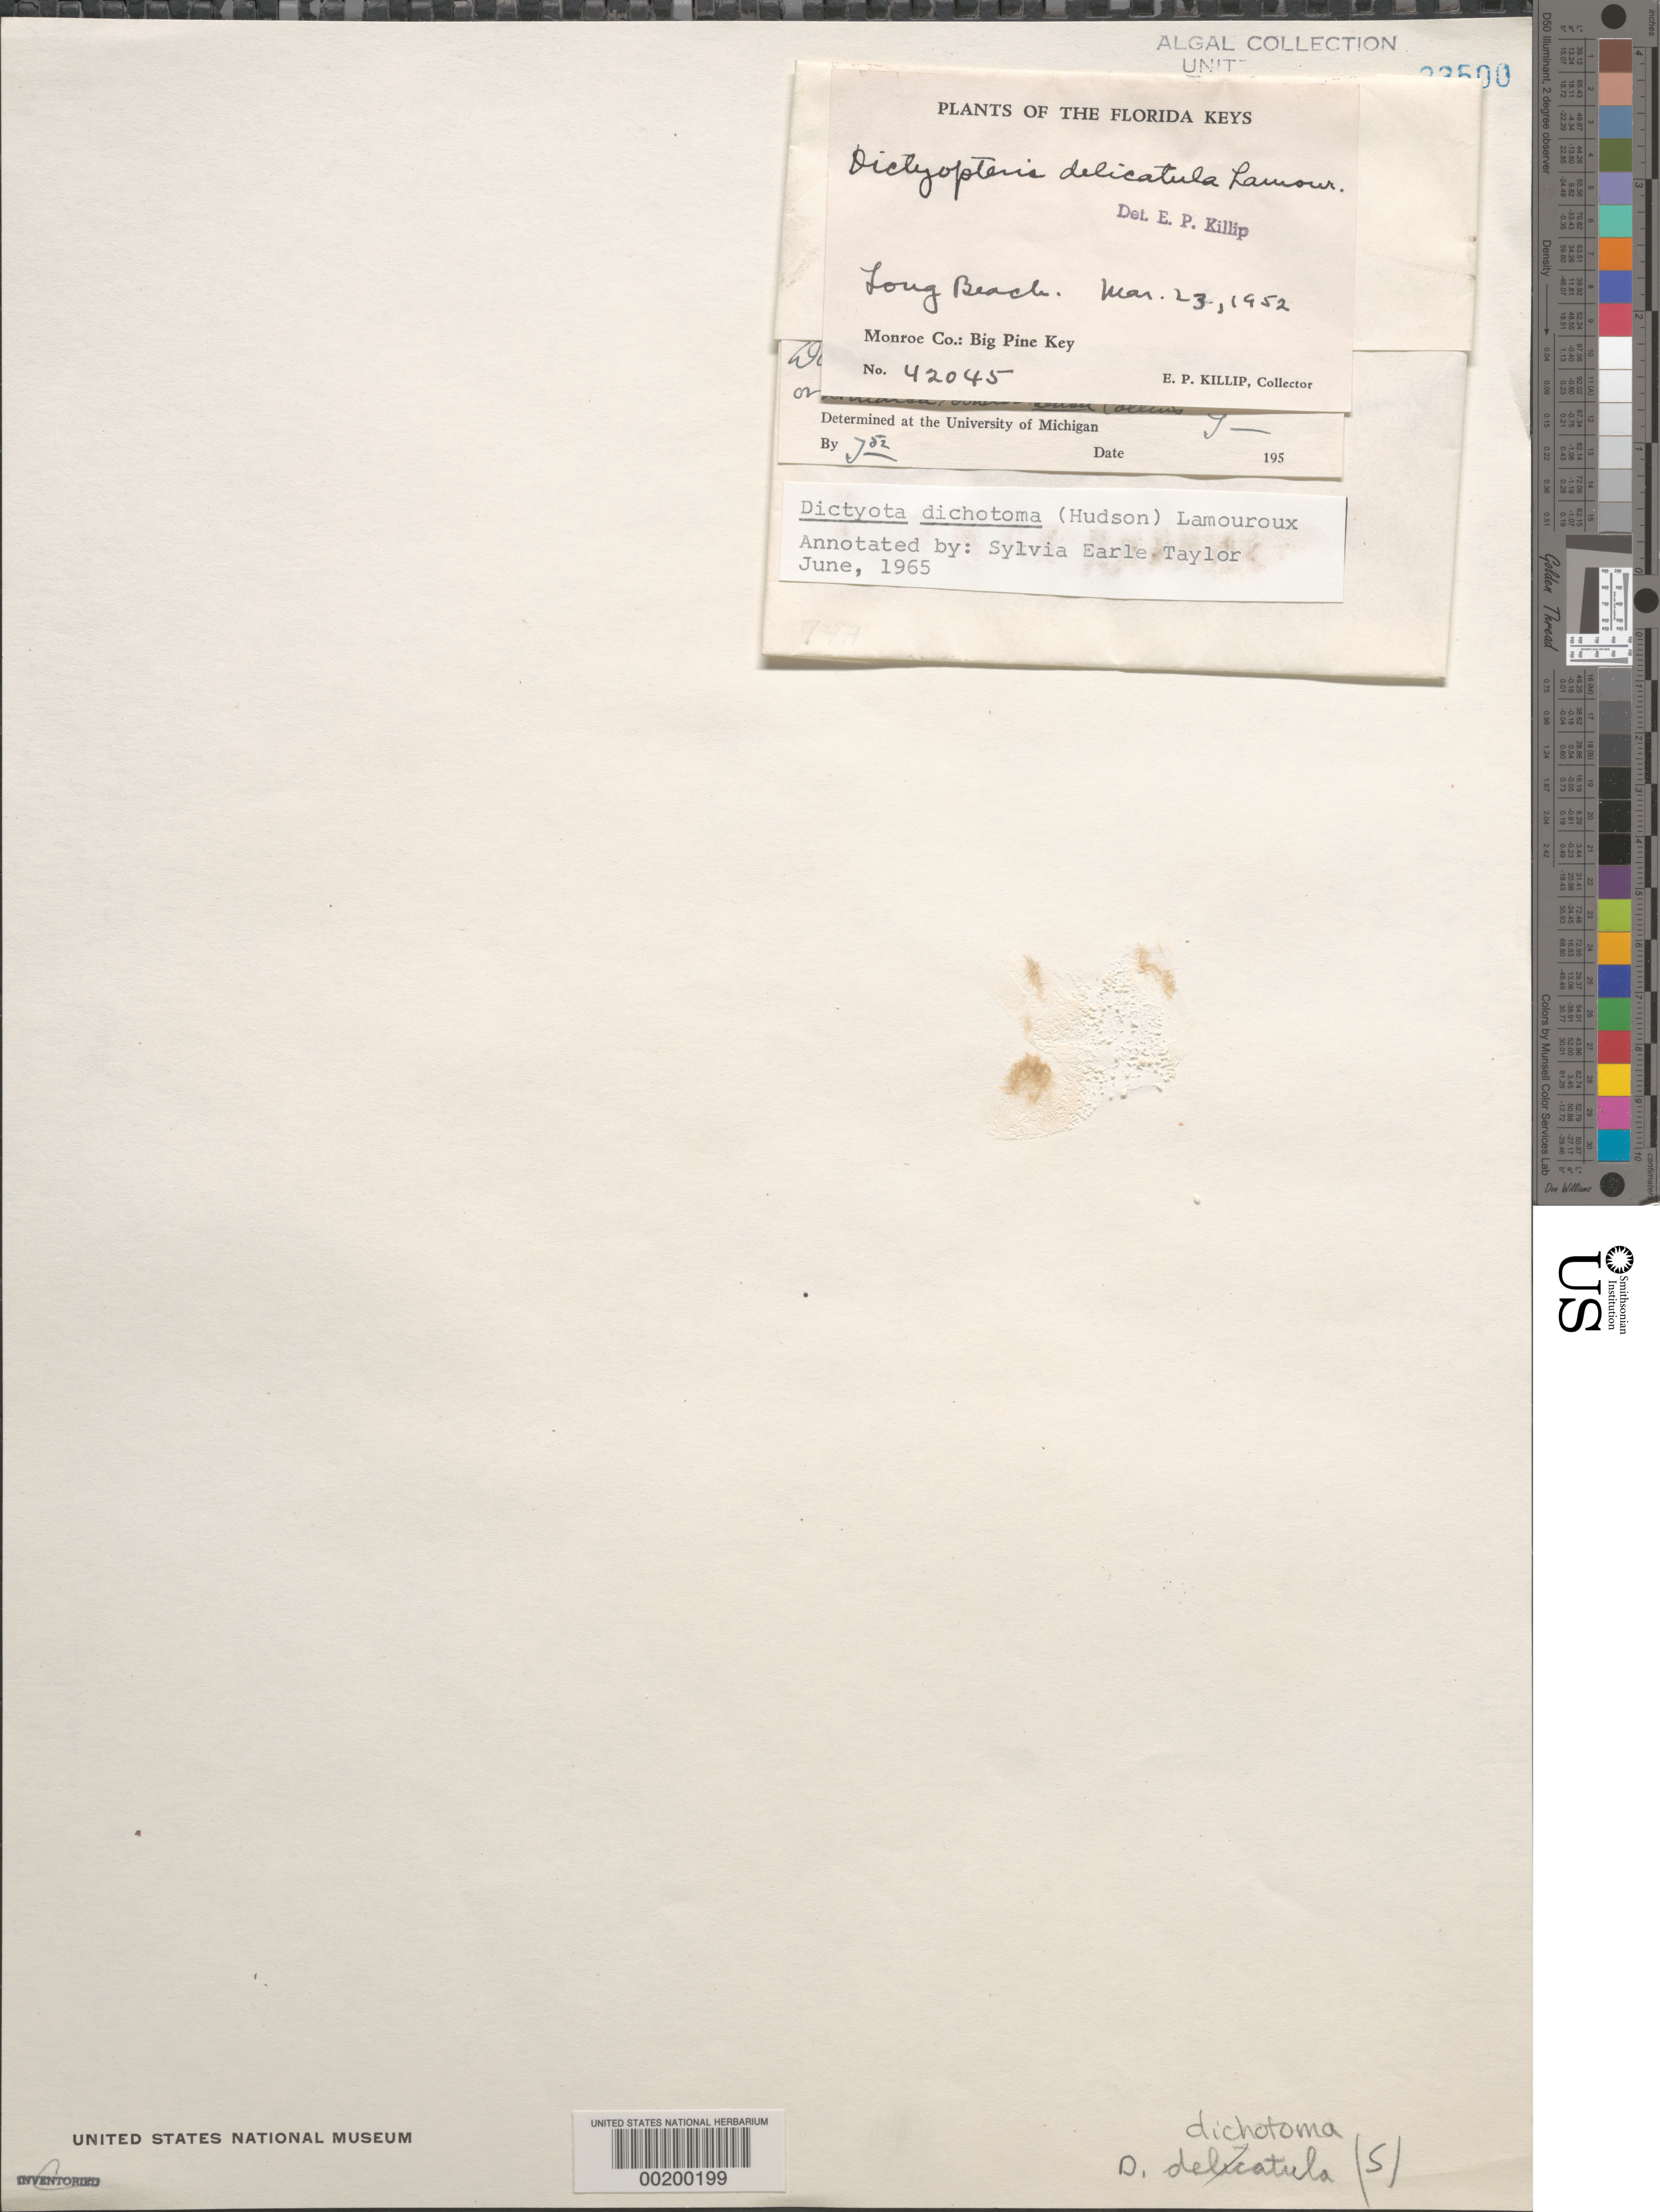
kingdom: Chromista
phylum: Ochrophyta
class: Phaeophyceae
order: Dictyotales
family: Dictyotaceae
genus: Dictyota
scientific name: Dictyota dichotoma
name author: (Huds.) J.V.Lamouroux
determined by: Earle, S. A.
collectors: E. P. Killip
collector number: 42045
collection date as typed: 23 Mar 1952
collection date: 1952-03-23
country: United States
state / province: Florida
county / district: Monroe County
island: Big Pine Key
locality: Long Beach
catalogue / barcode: US 33500